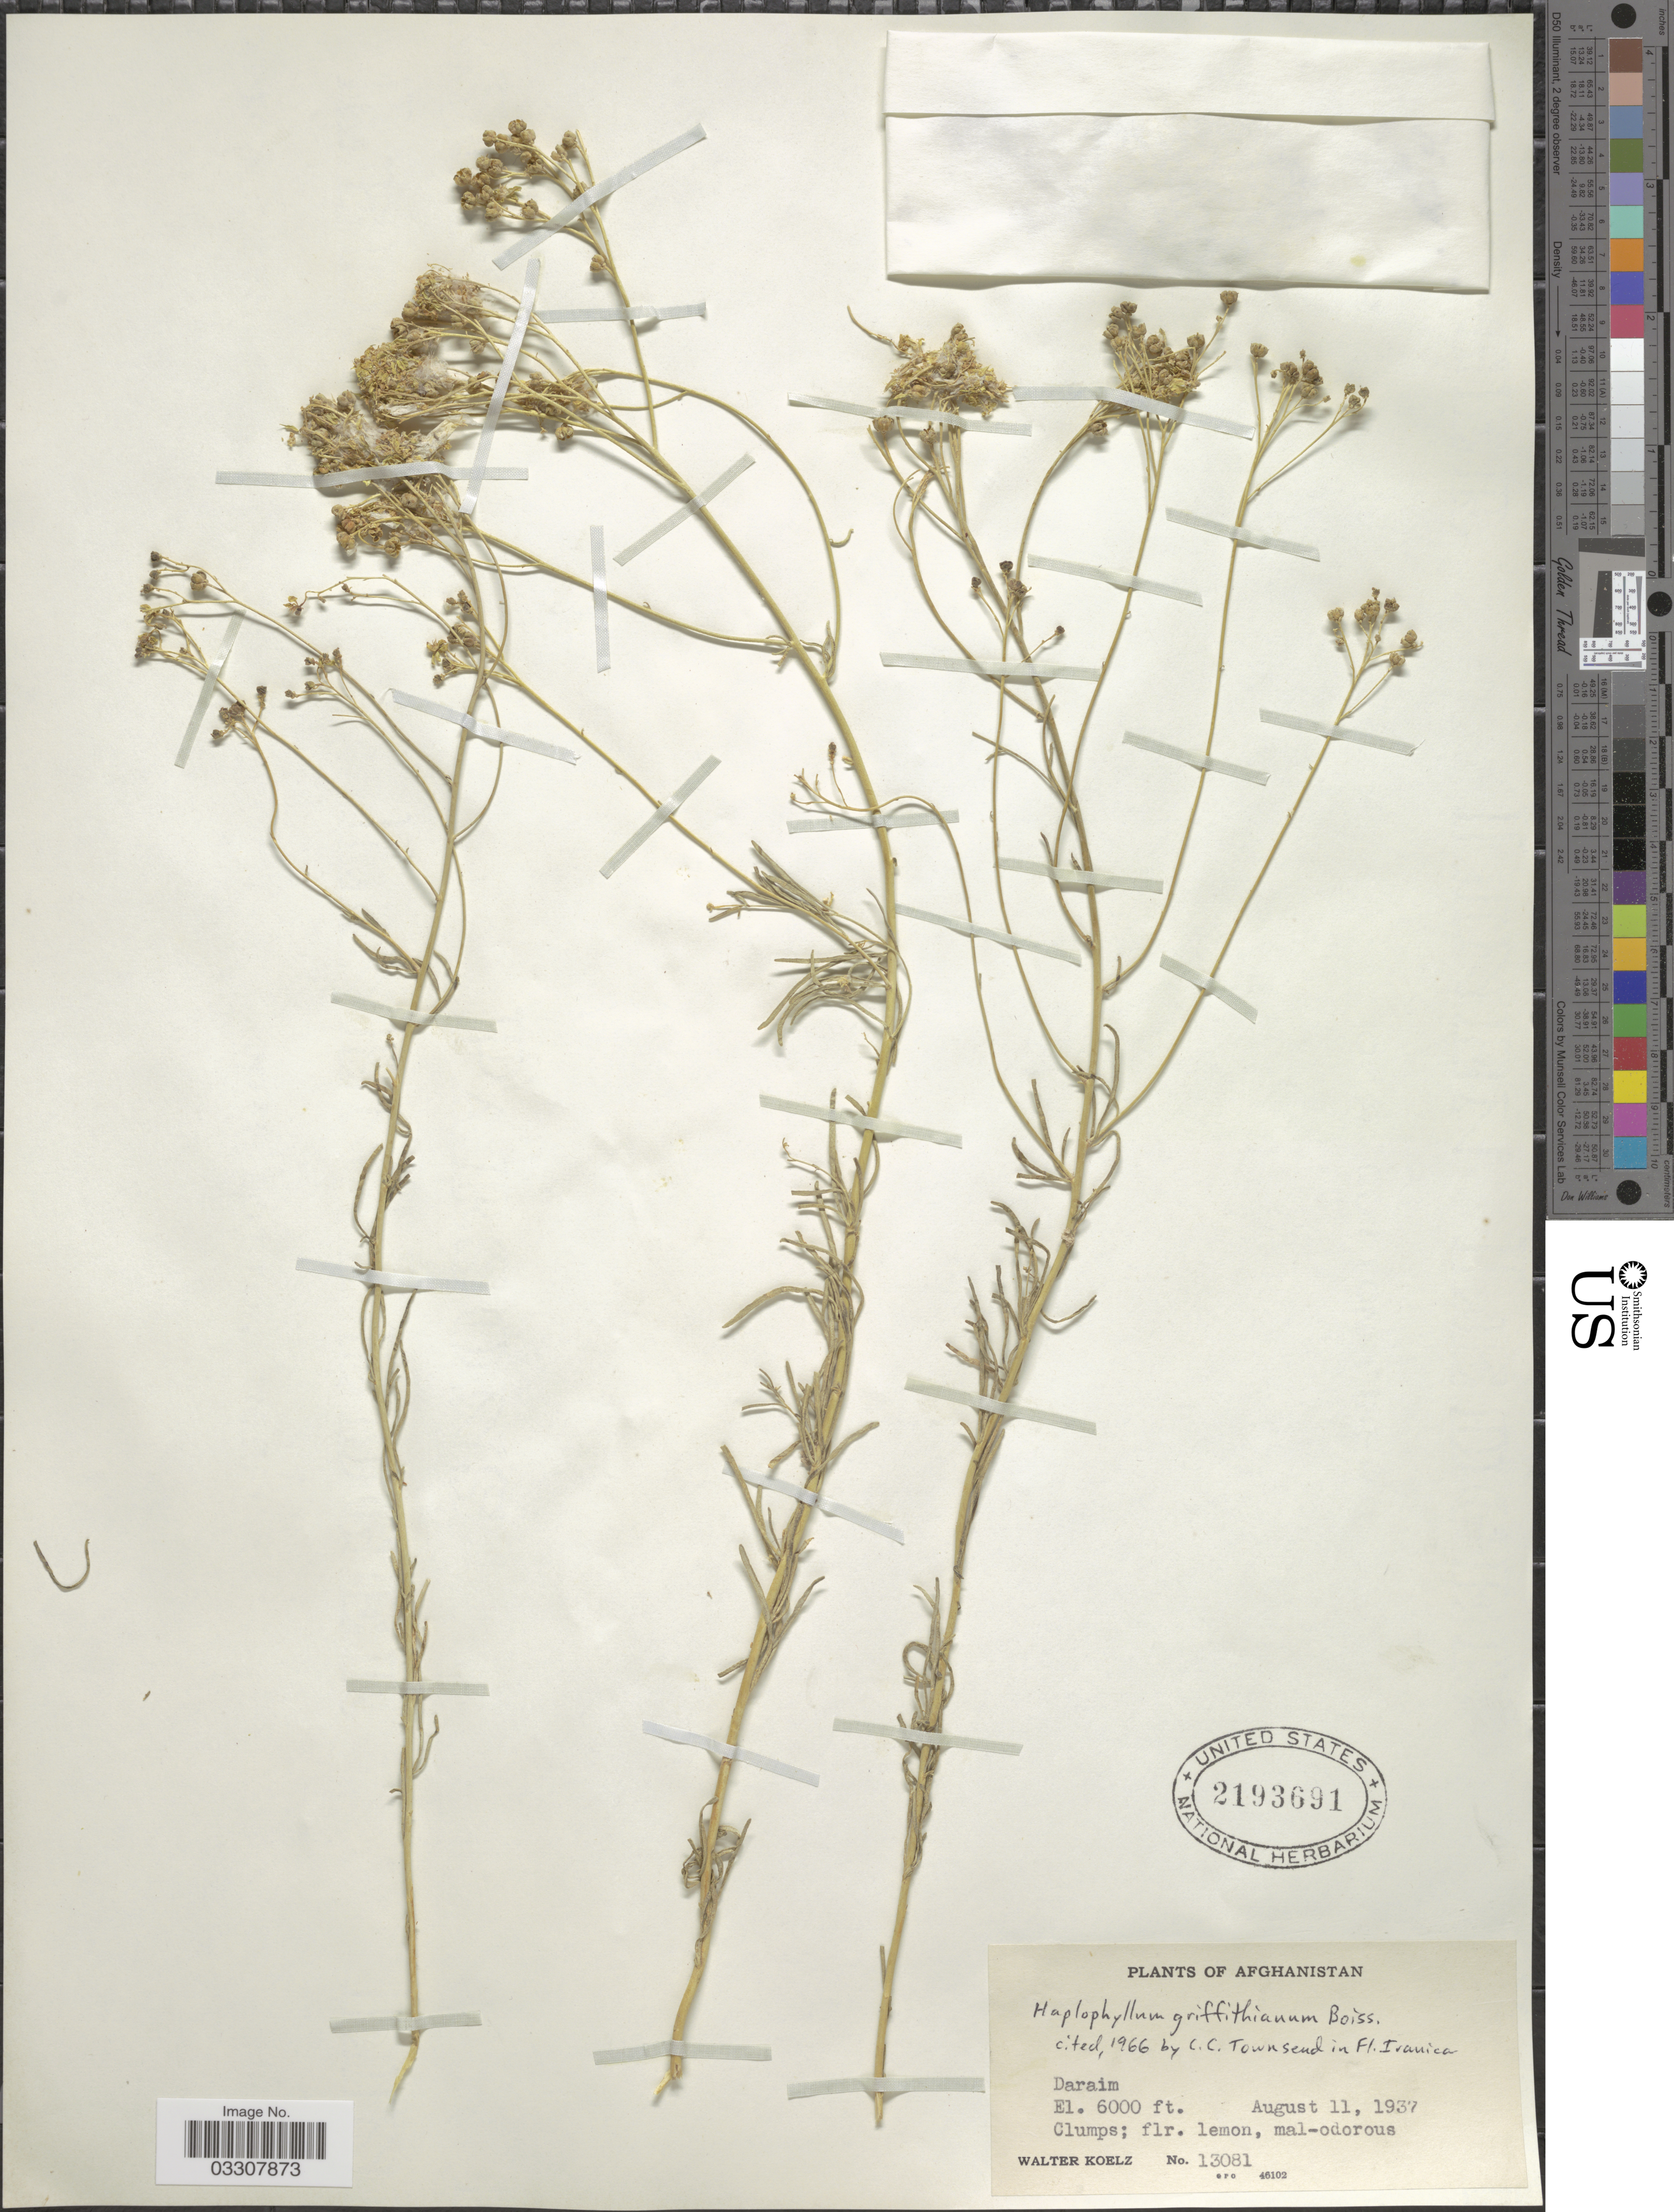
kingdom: Plantae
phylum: Tracheophyta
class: Magnoliopsida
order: Sapindales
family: Rutaceae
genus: Haplophyllum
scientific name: Haplophyllum griffithianum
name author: Boiss.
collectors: W. N. Koelz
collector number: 13081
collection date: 1937-08-11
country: Afghanistan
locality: Daraim.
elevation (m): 1829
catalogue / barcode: US 2193691